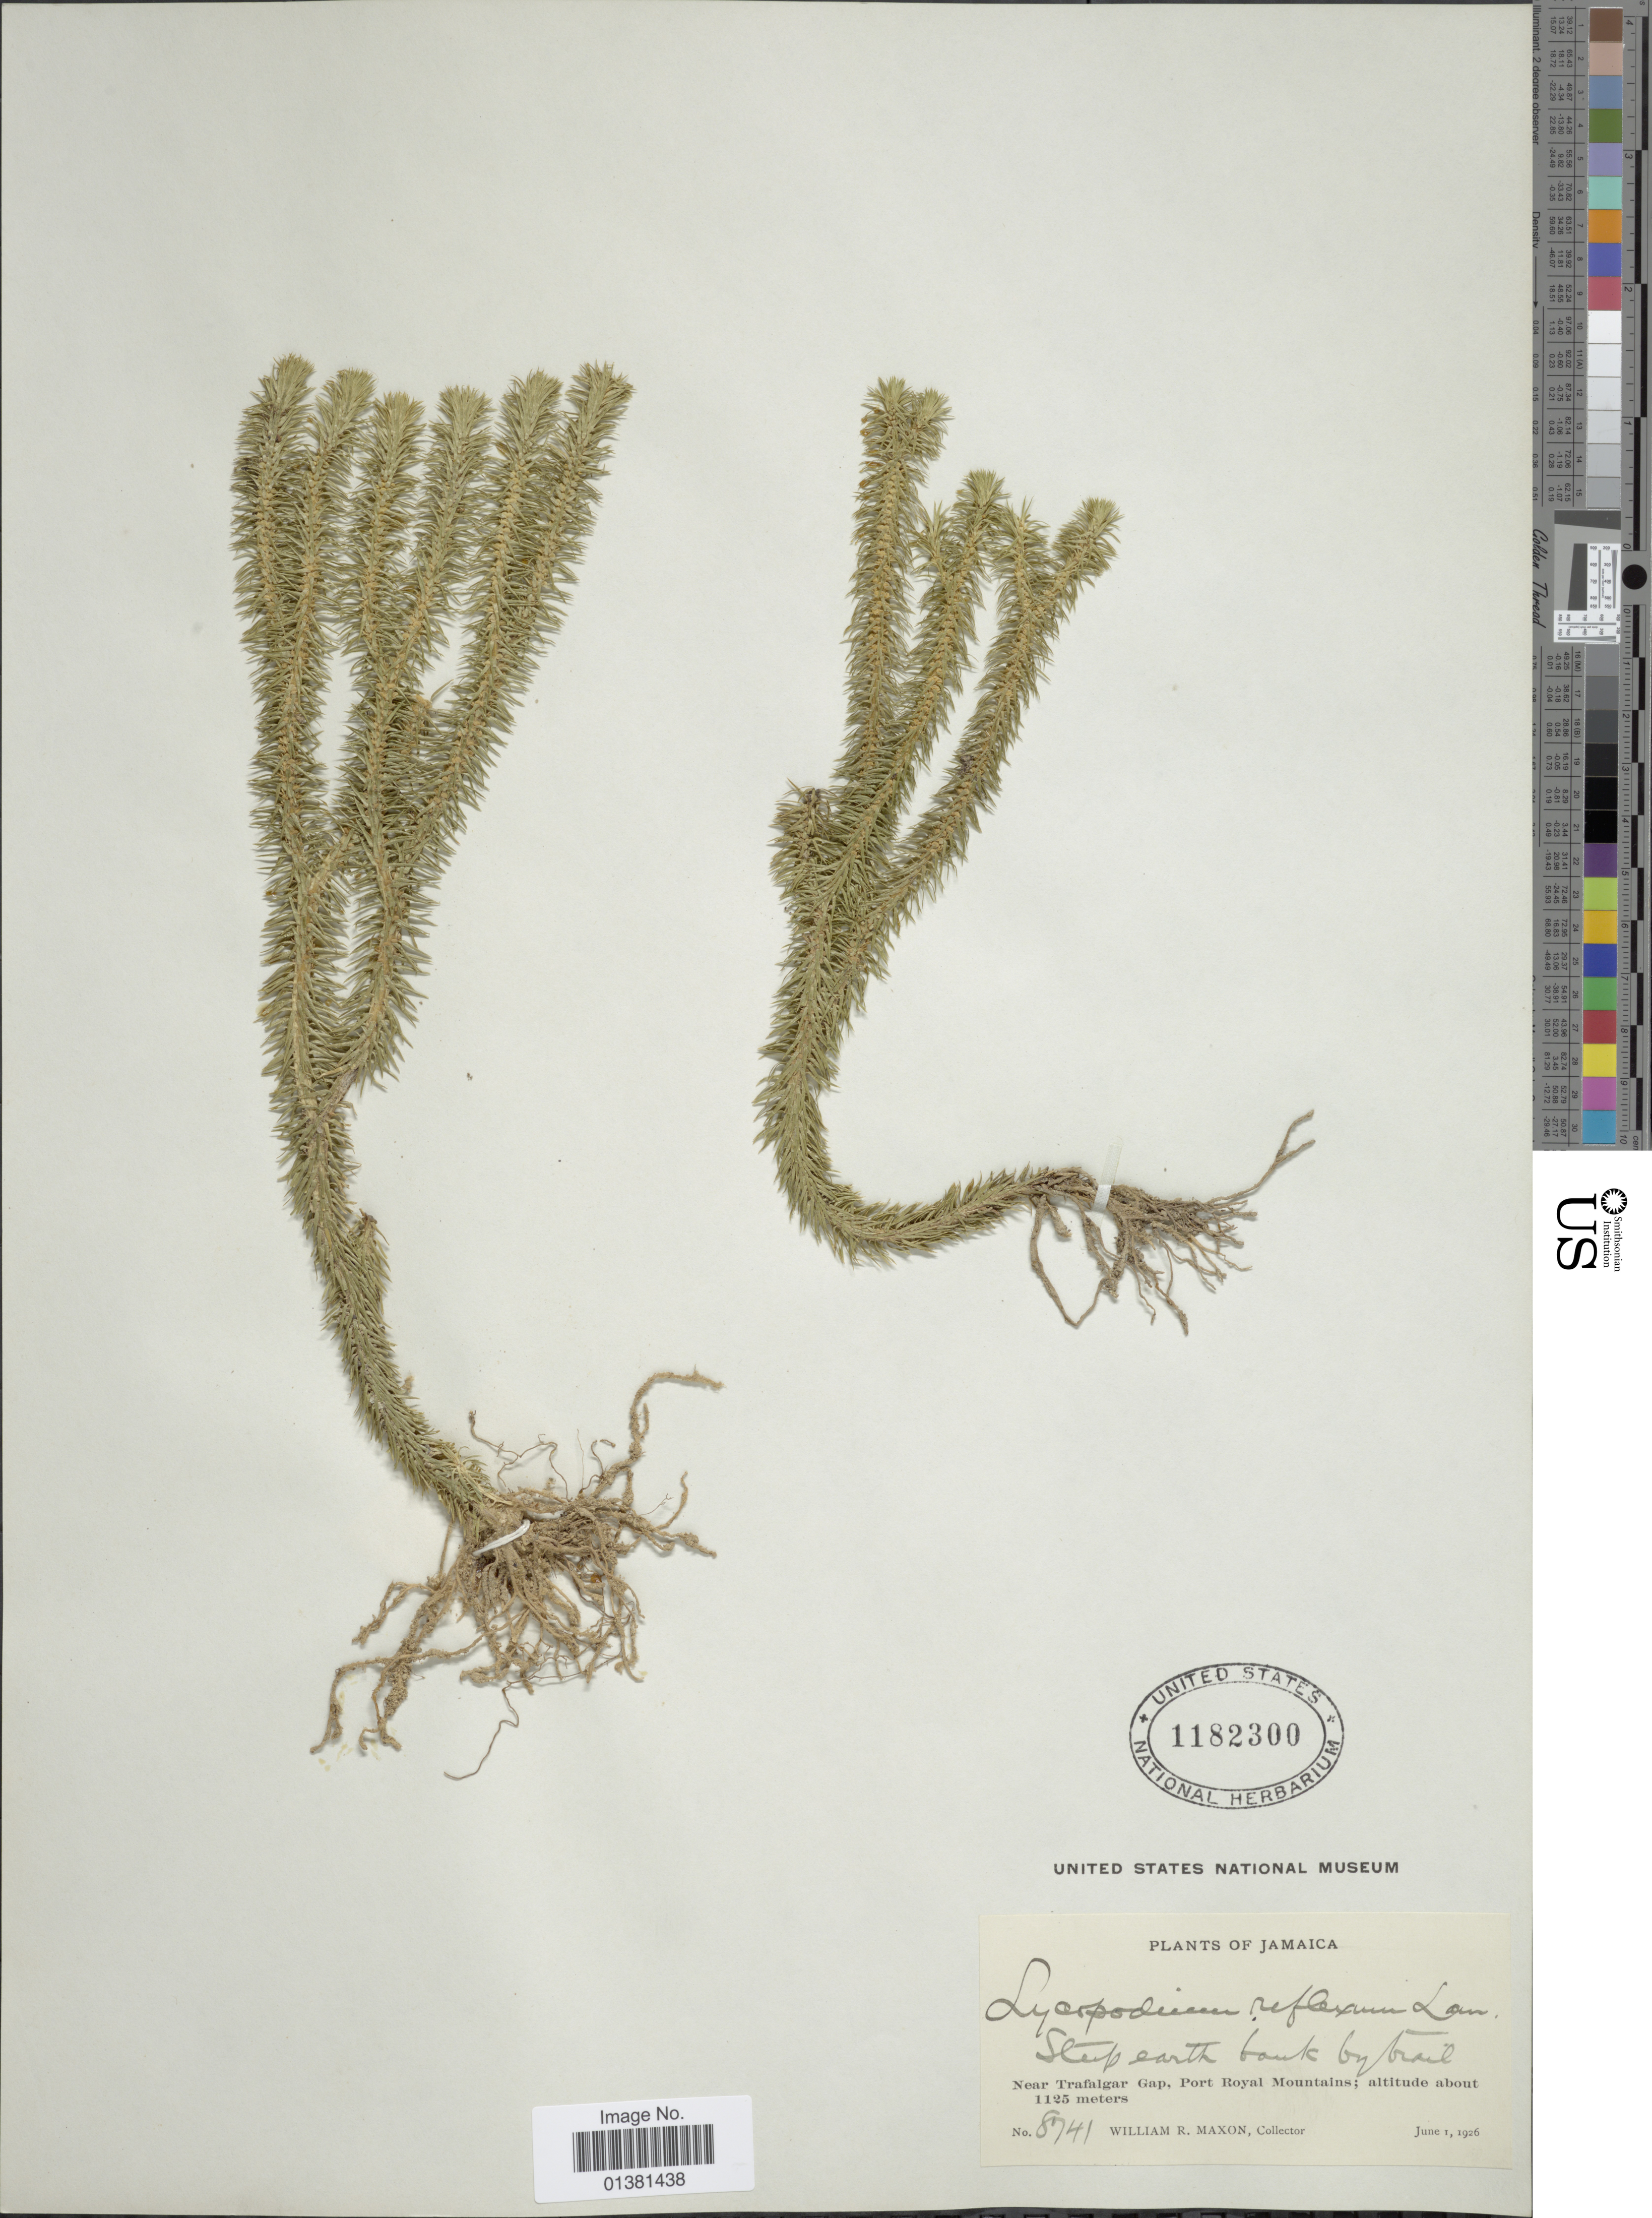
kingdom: Plantae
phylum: Tracheophyta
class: Lycopodiopsida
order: Lycopodiales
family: Lycopodiaceae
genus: Phlegmariurus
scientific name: Phlegmariurus reflexus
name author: (Lam.) B. Øllg.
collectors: W. R. Maxon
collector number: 8741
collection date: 1926-06-01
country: Jamaica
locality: Steep earth bank by trail, near Trafalgar Gap, Port Royal Mountains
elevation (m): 1125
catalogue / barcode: US 1182300